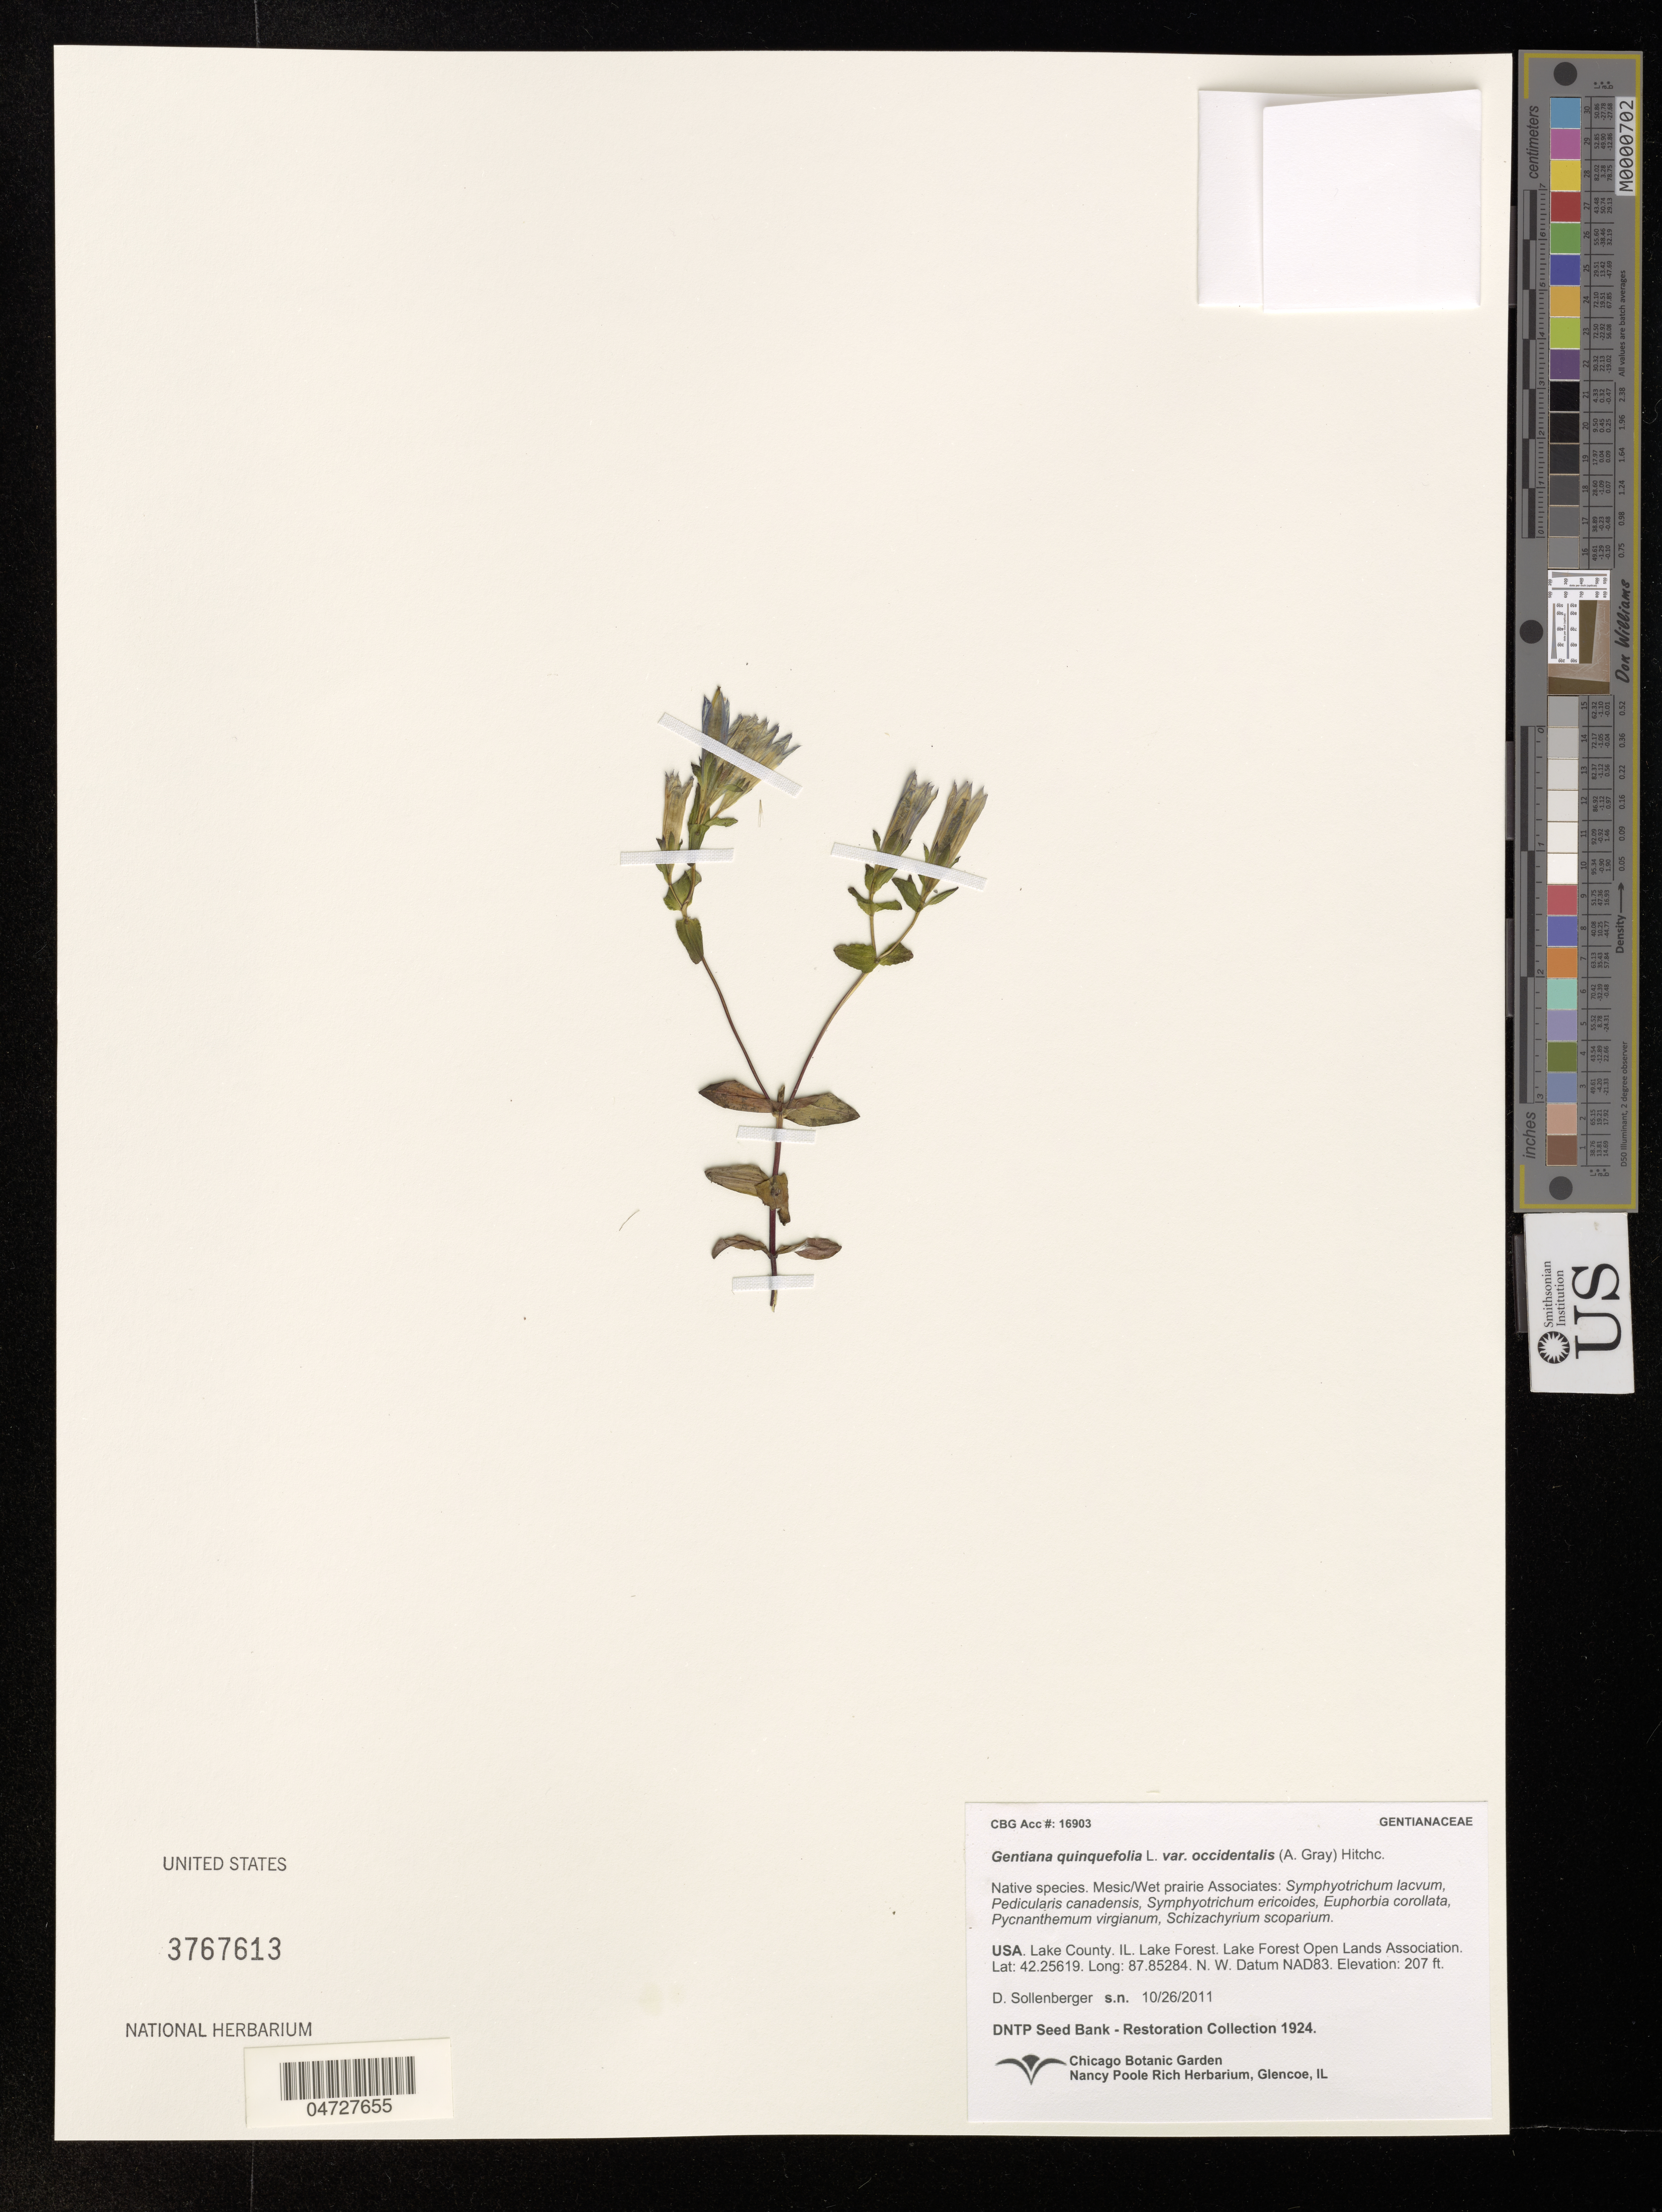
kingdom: Plantae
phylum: Tracheophyta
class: Magnoliopsida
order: Gentianales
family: Gentianaceae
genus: Gentiana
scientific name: Gentiana quinquefolia var. occidentalis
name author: (A. Gray) Hitchc.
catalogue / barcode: US 3767613